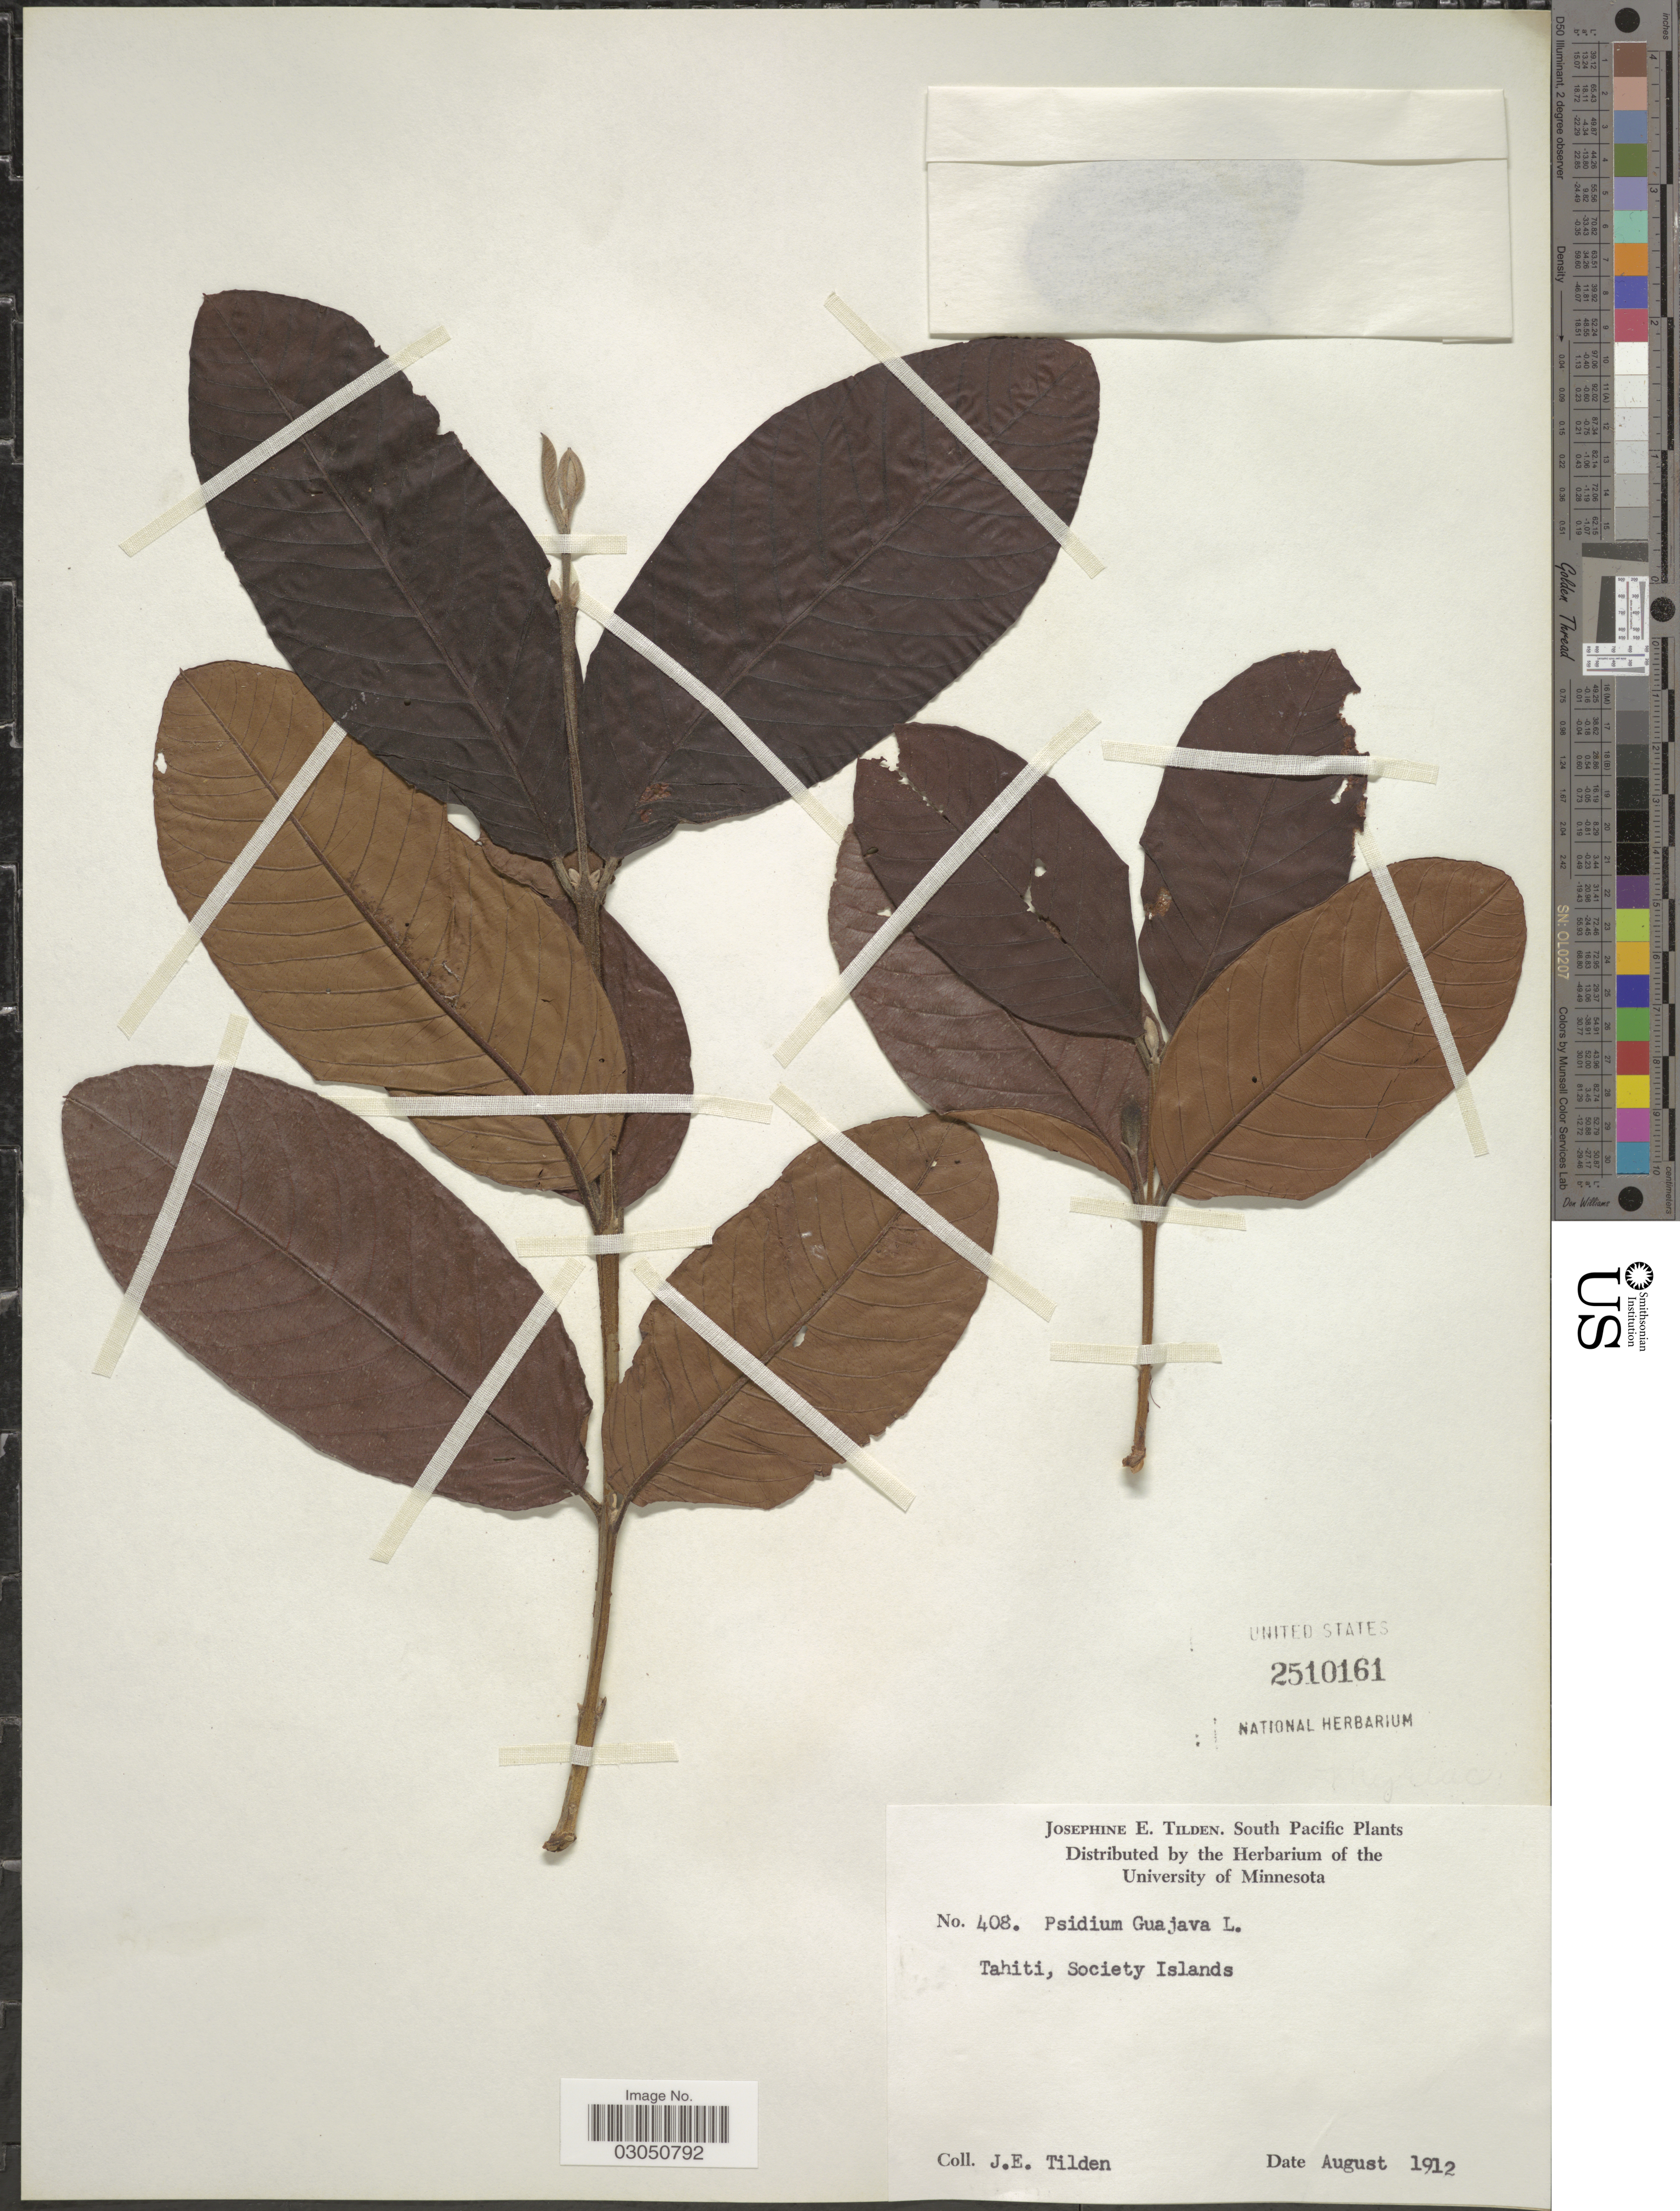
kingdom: Plantae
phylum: Tracheophyta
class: Magnoliopsida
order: Myrtales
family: Myrtaceae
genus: Psidium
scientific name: Psidium guajava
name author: L.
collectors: J. E. Tilden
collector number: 408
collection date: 1912-08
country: French Polynesia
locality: Tahiti, Society Islands.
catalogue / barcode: US 2510161